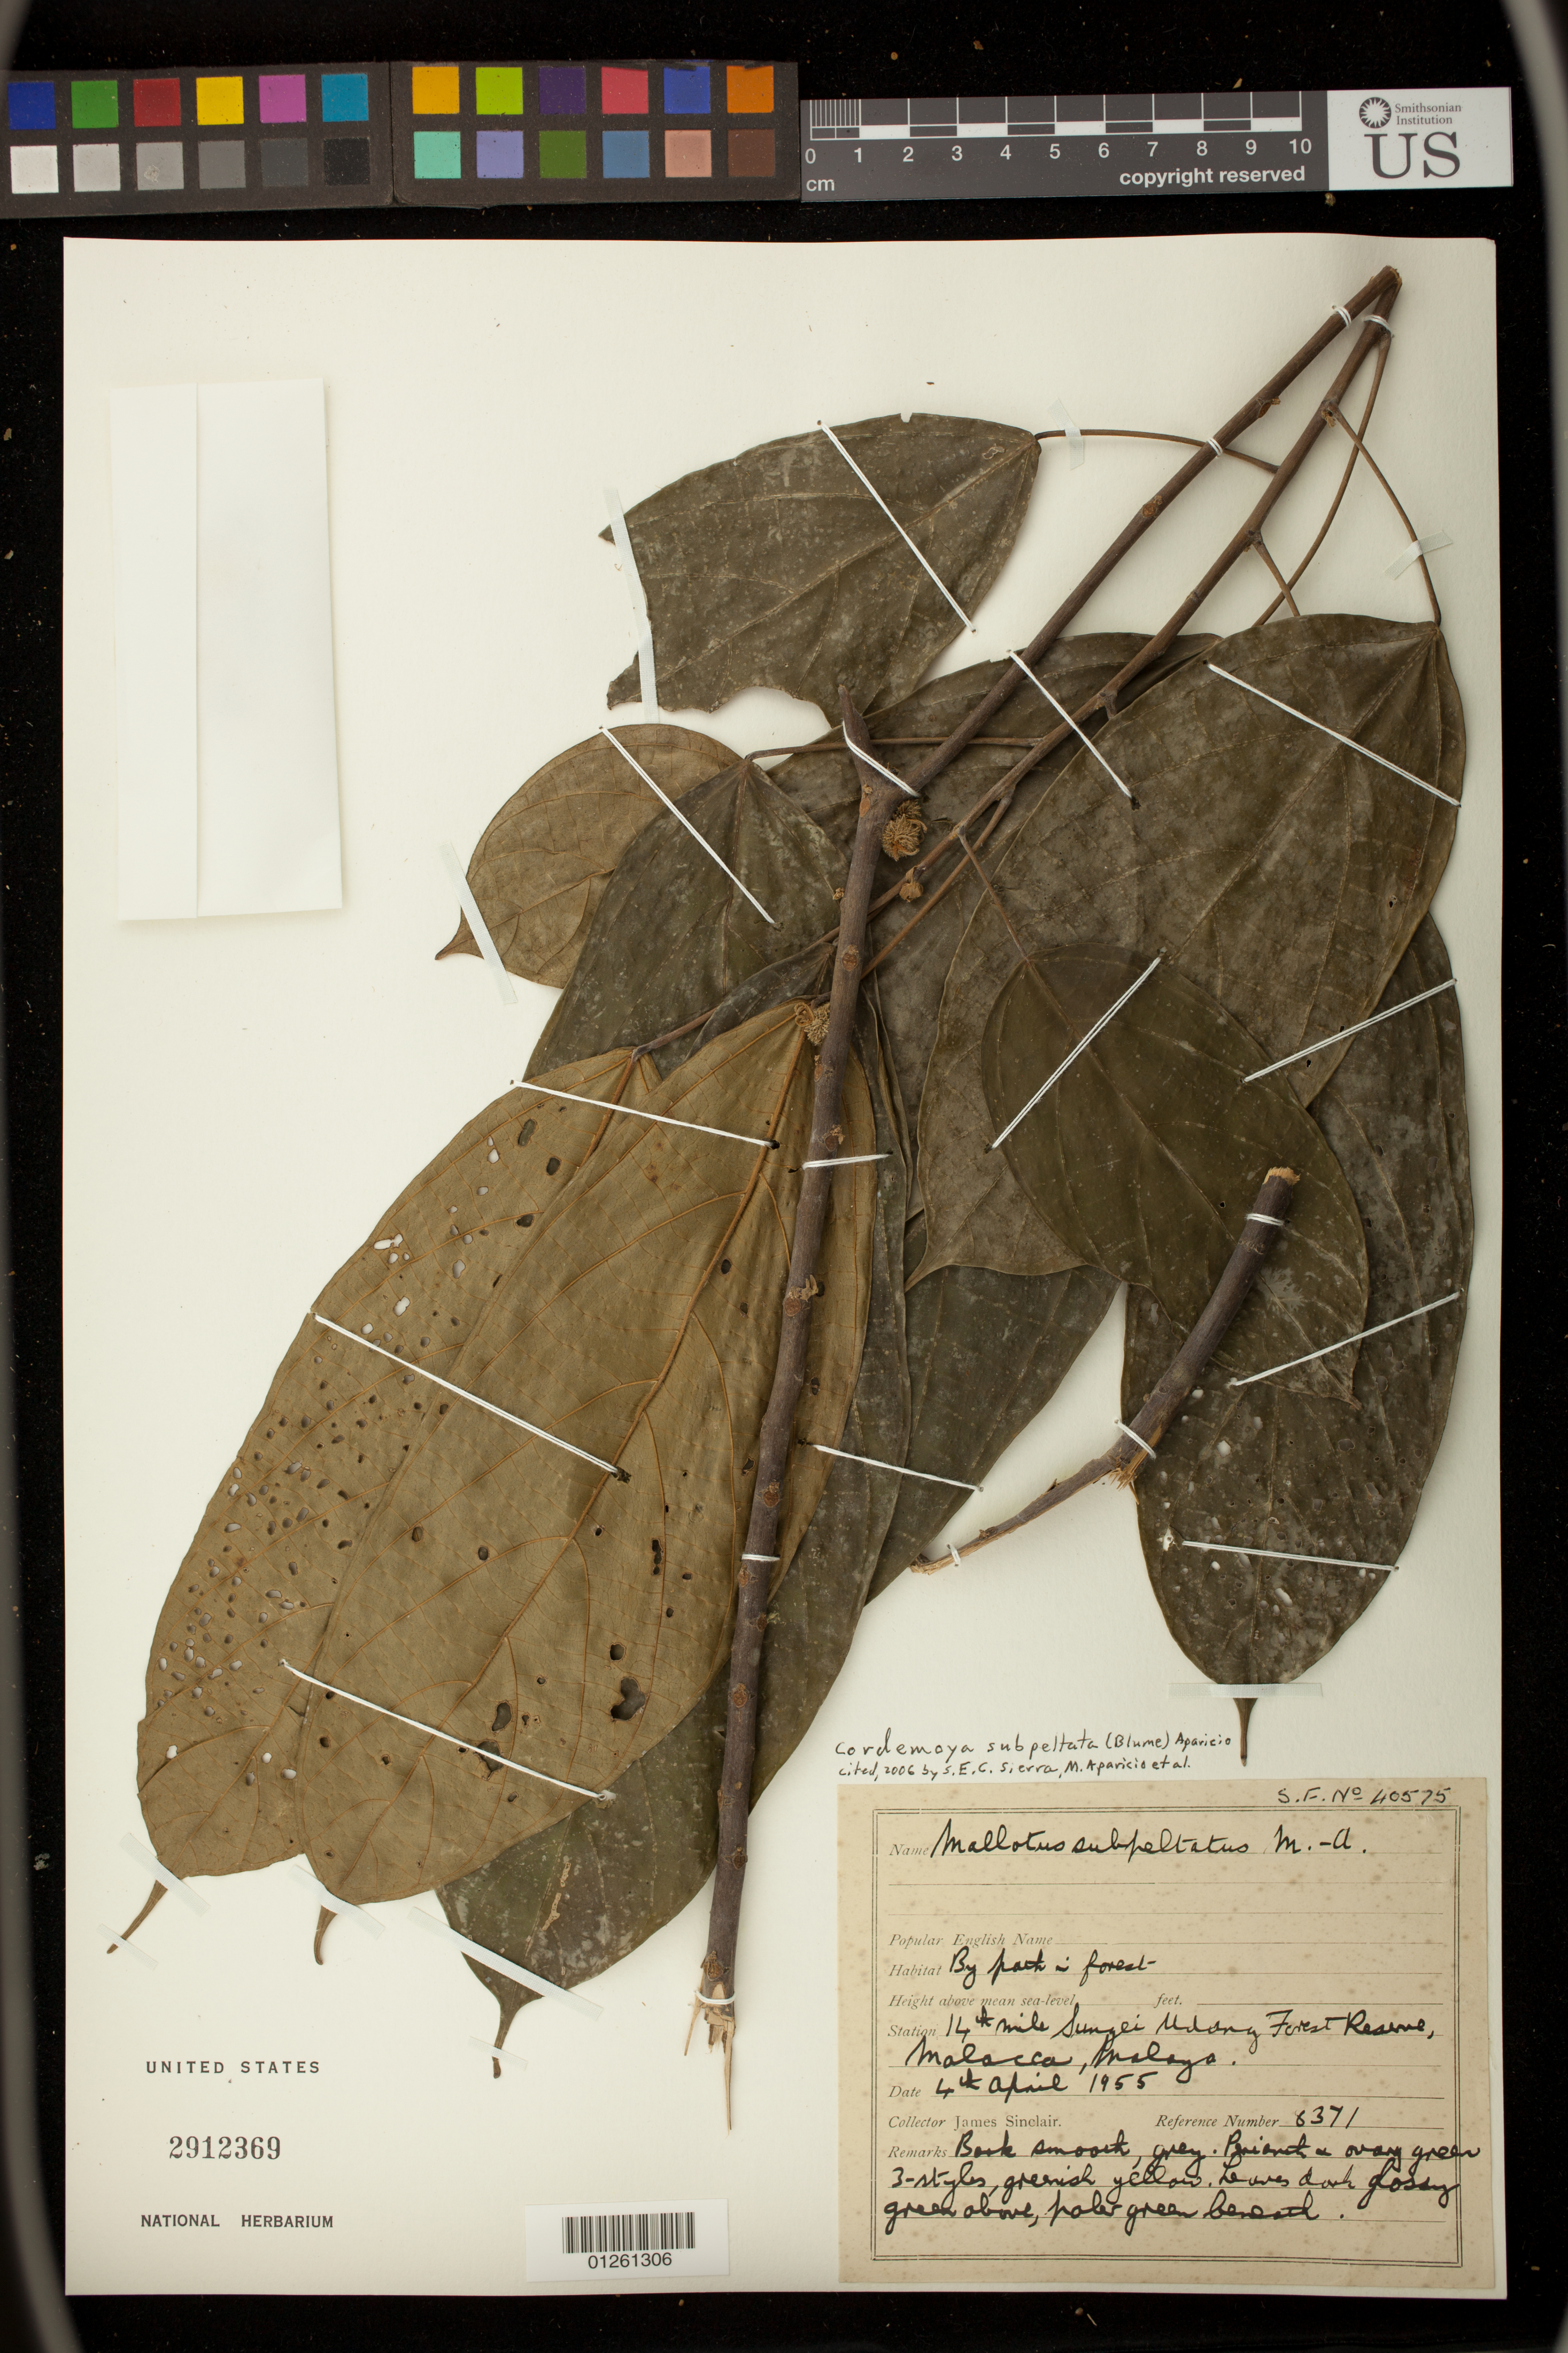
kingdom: Plantae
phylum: Tracheophyta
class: Magnoliopsida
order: Malpighiales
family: Euphorbiaceae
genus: Hancea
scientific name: Hancea subpeltata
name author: (Blume) Aparicio ex S.E.C. Sierra et al.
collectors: J. Sinclair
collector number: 8371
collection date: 1955-04-04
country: Malaysia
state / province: Melaka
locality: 14th mile Sungei Udang Forest Reserve, Malacca, Malaya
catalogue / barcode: US 2912369